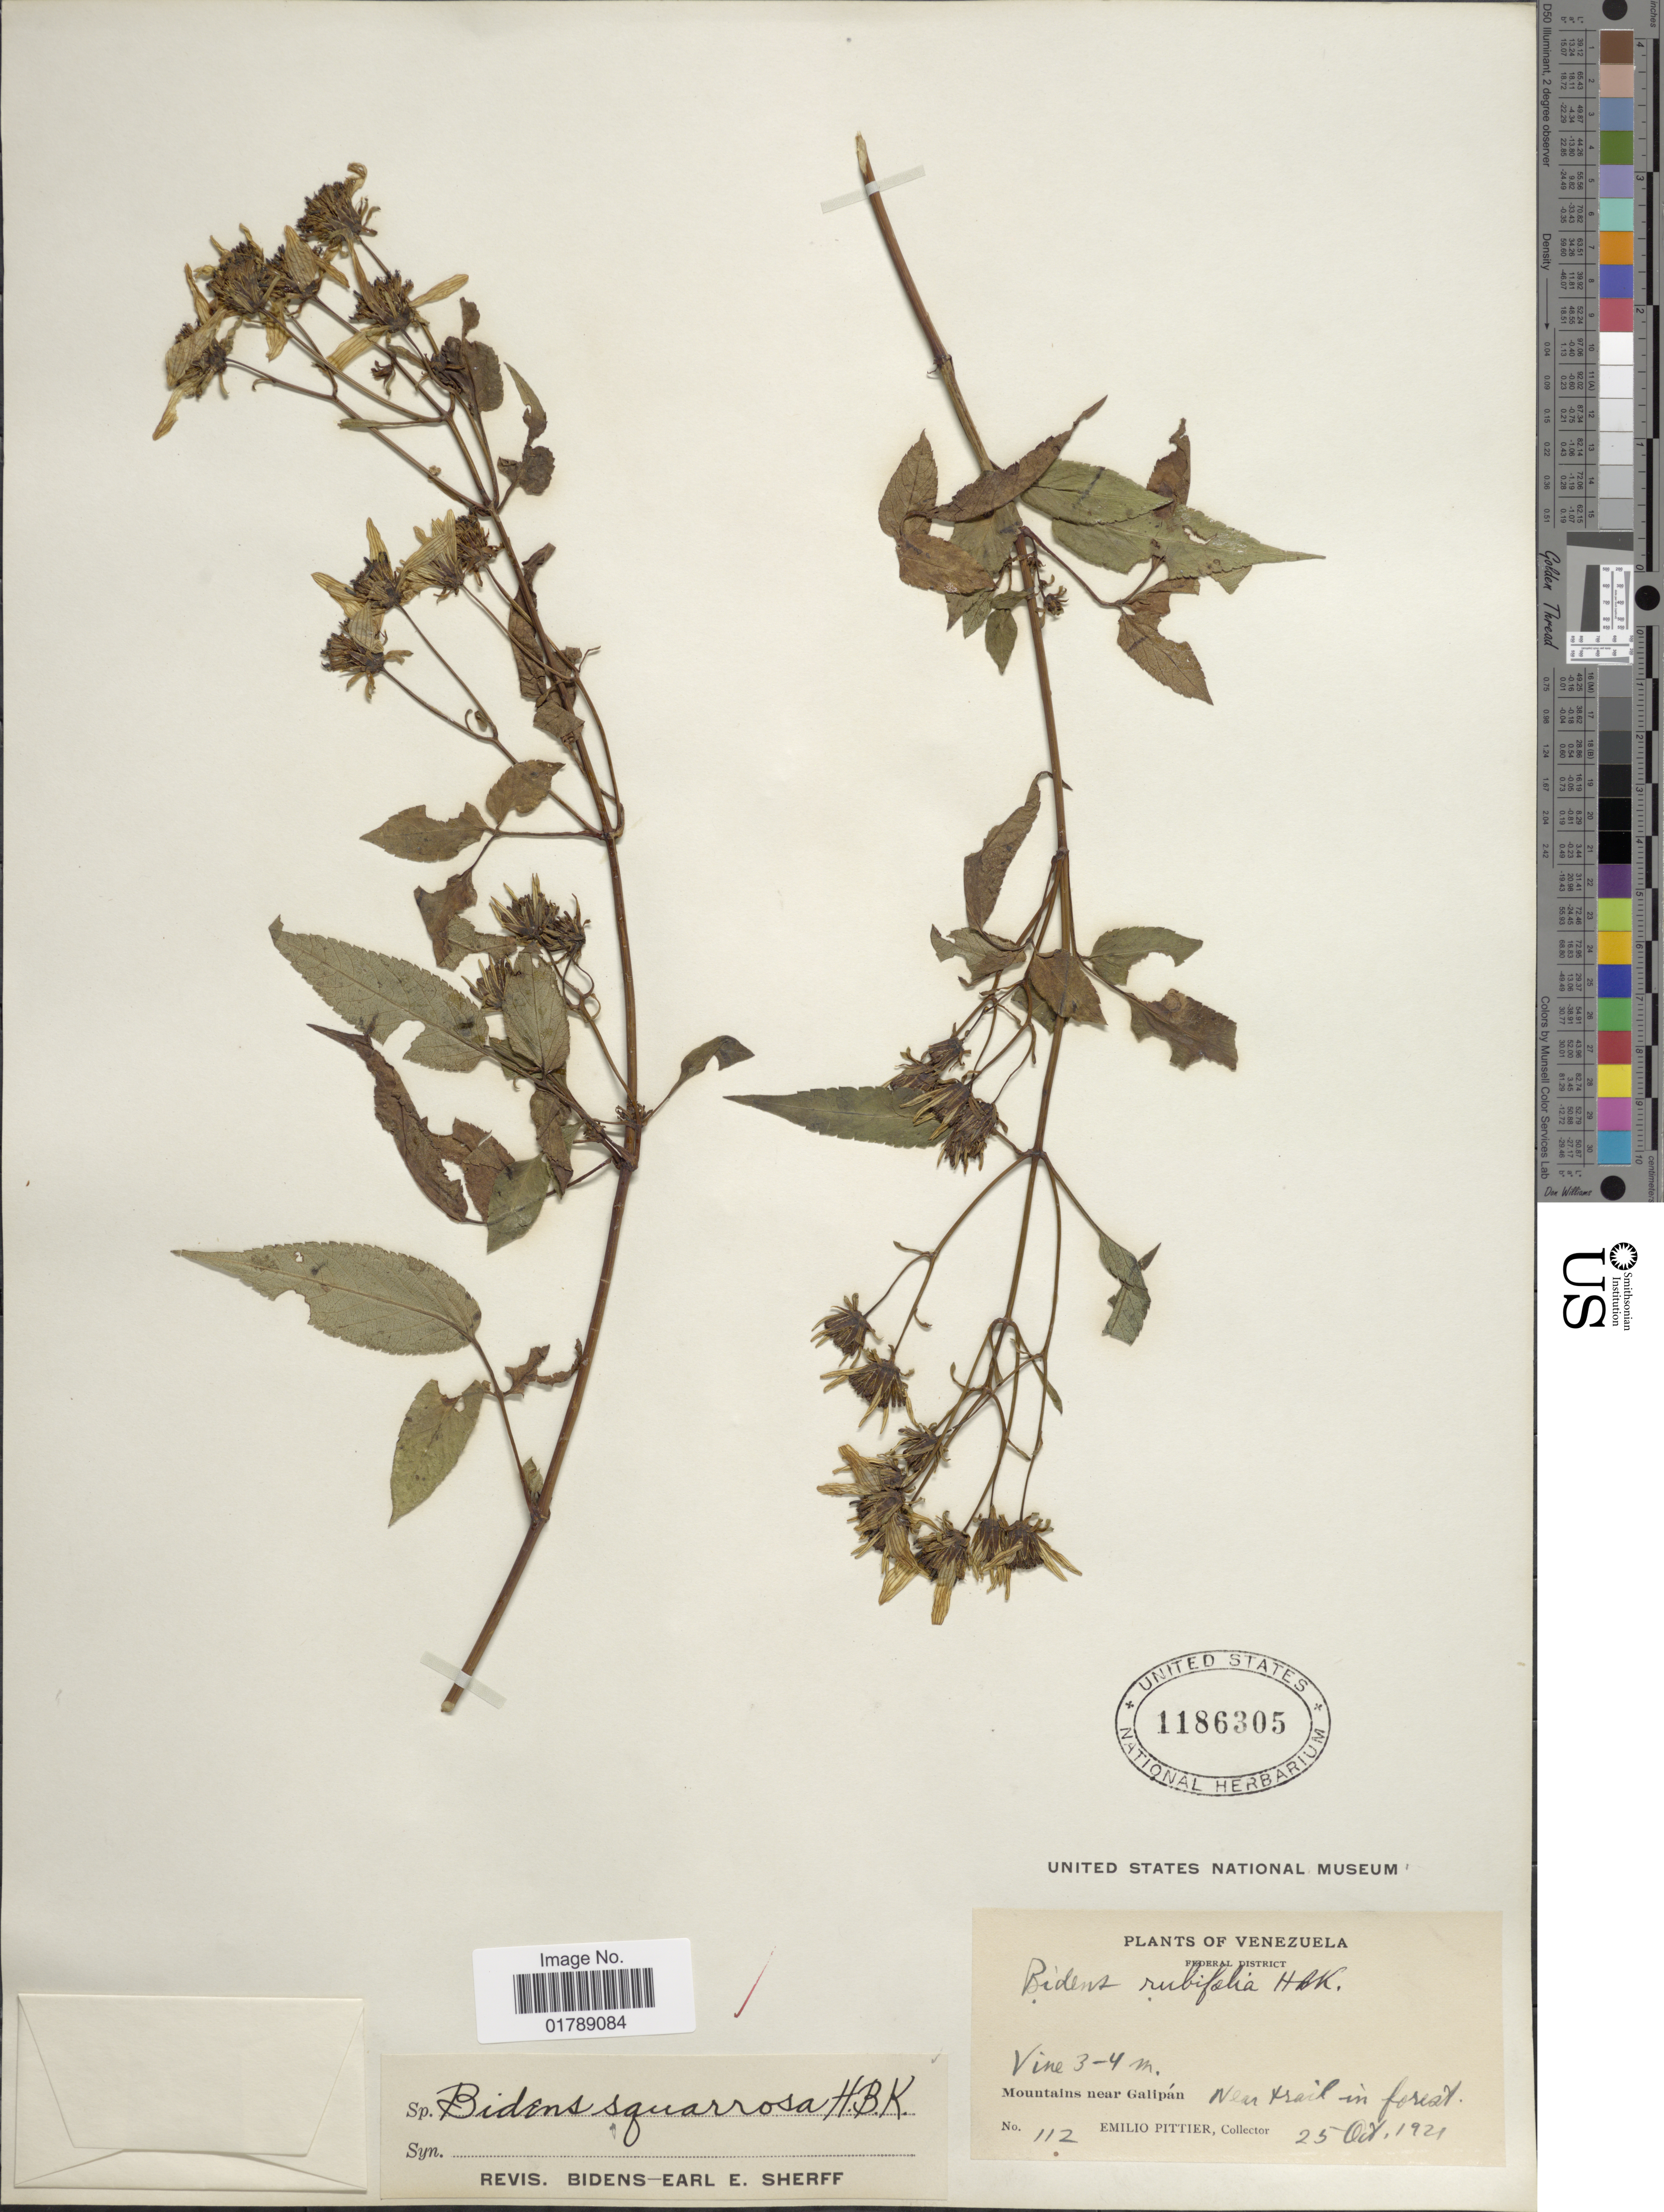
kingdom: Plantae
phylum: Tracheophyta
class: Magnoliopsida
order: Asterales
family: Asteraceae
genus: Bidens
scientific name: Bidens squarrosa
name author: Kunth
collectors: E. Pittier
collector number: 112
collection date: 1921-10-25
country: Venezuela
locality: Federal District. Mountains near Galípan. Near trail in forest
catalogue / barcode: US 1186305